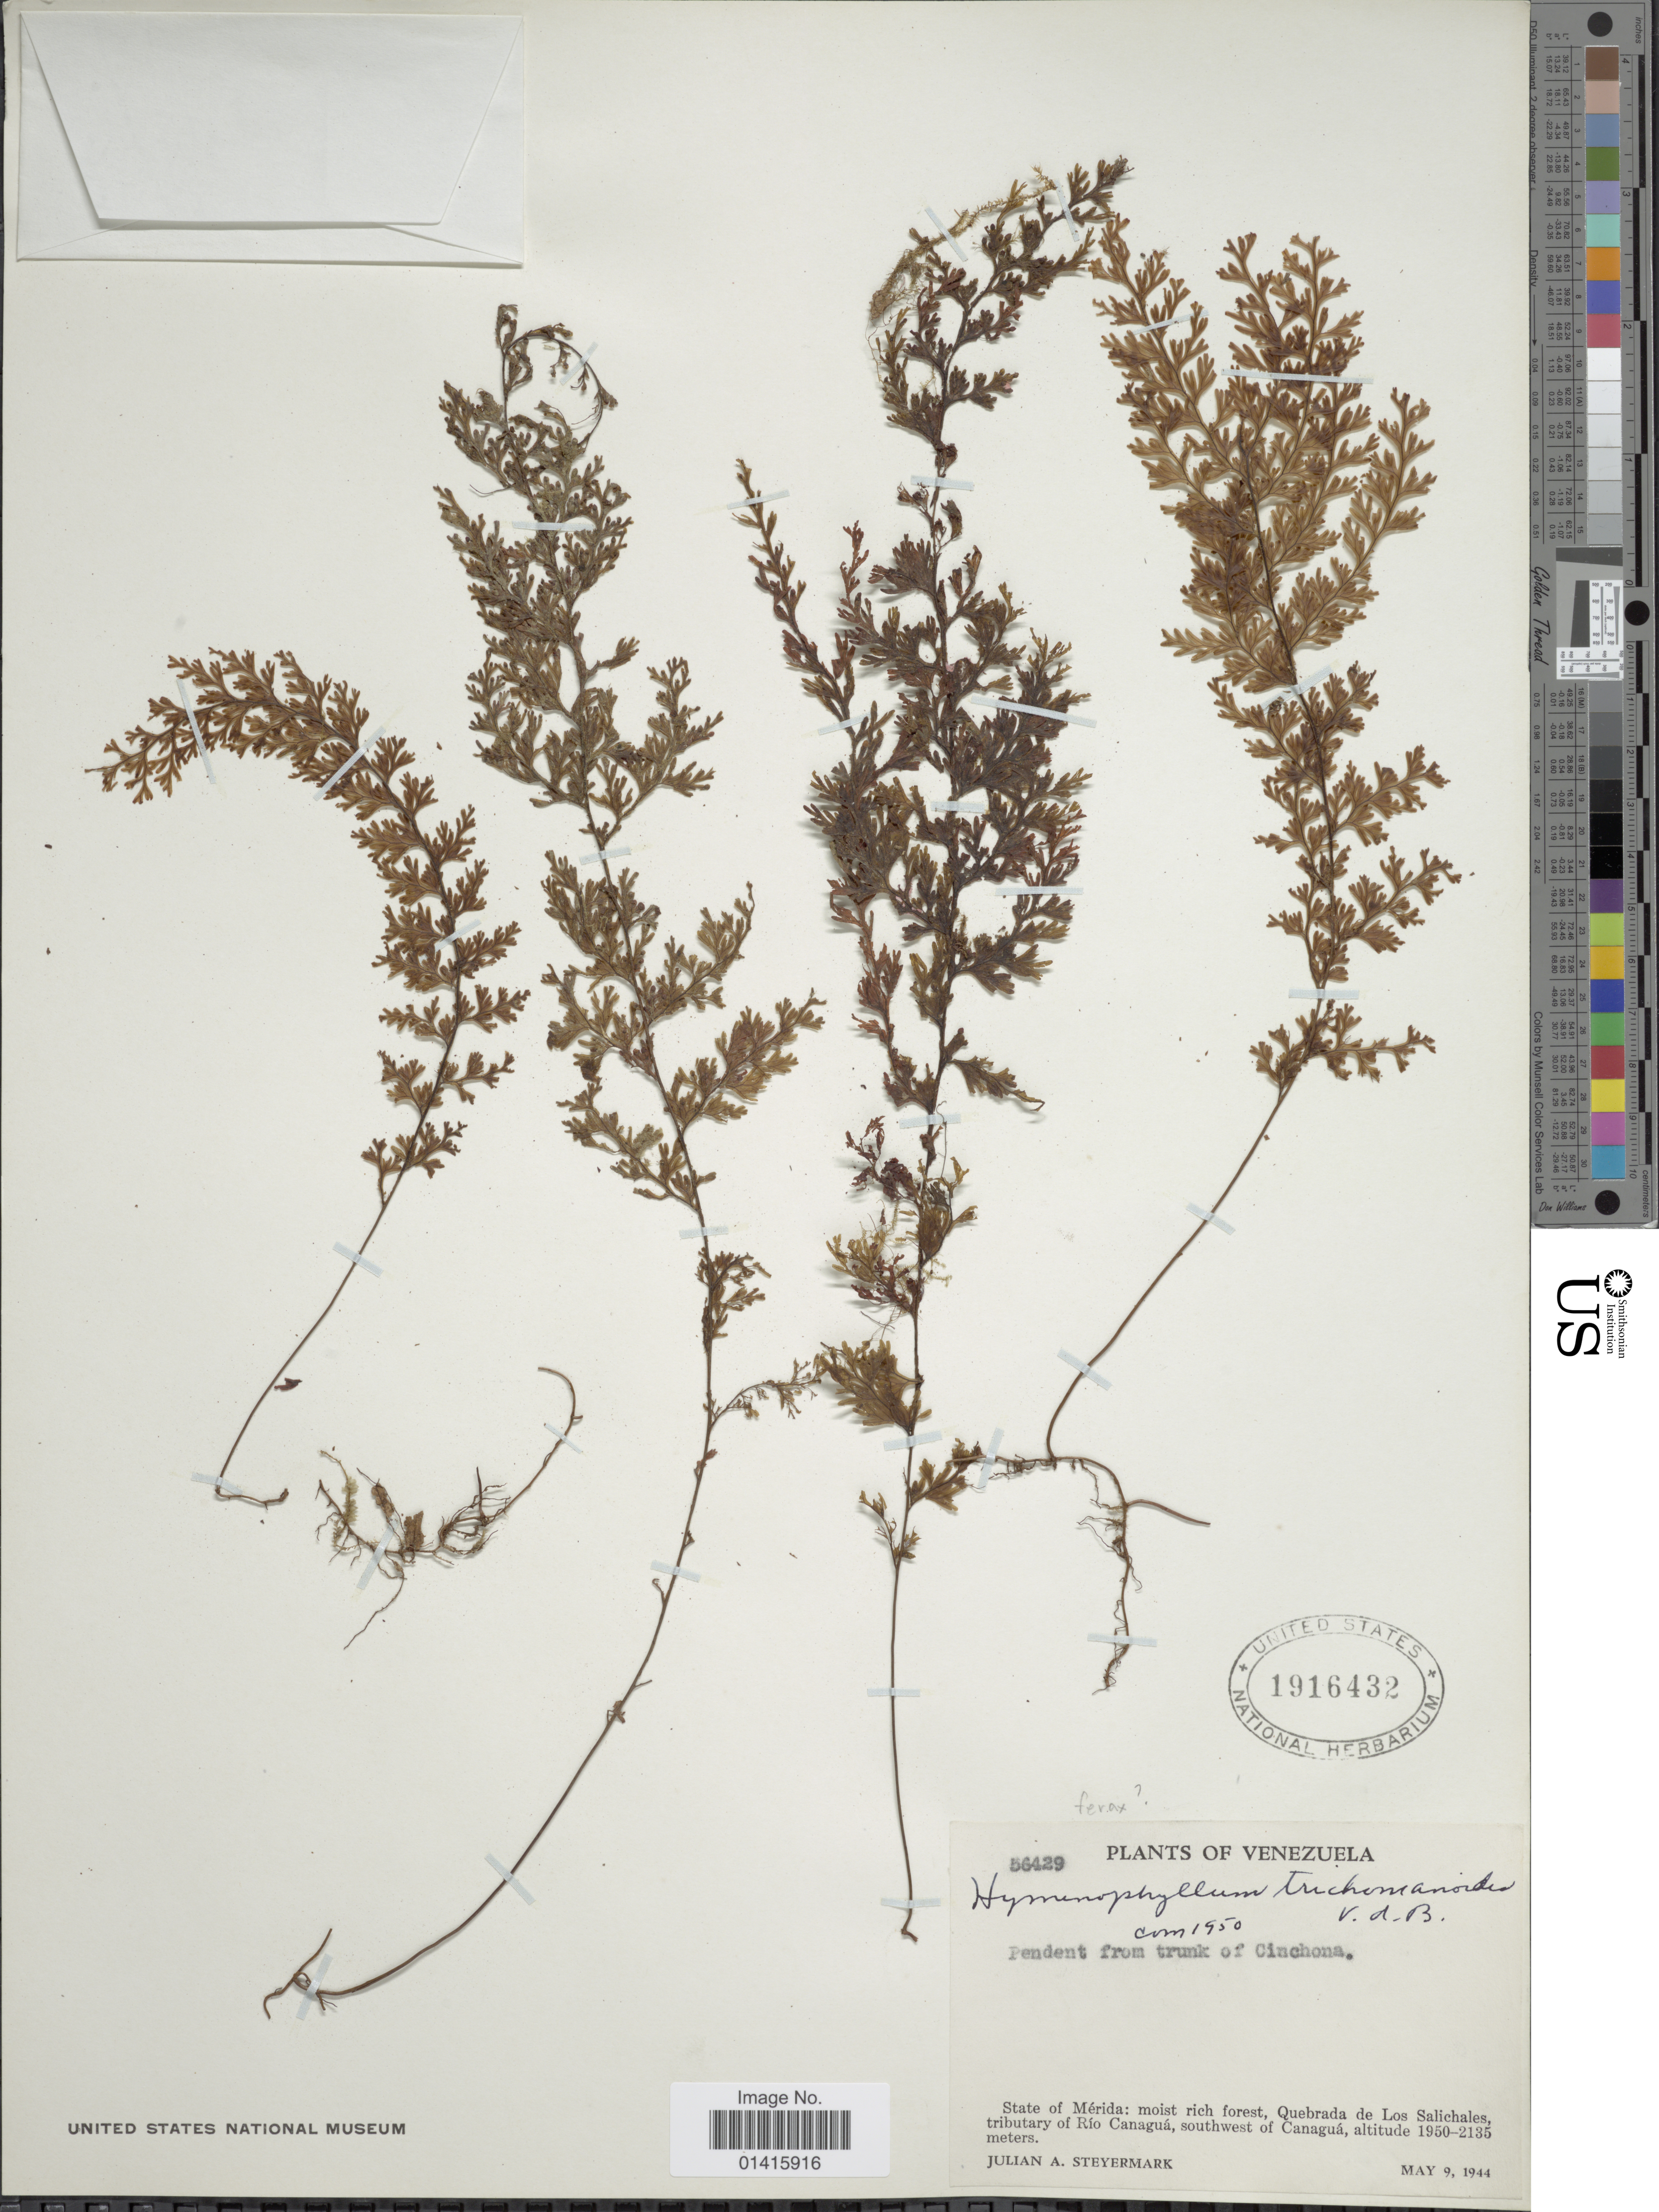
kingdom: Plantae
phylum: Tracheophyta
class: Polypodiopsida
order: Hymenophyllales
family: Hymenophyllaceae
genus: Hymenophyllum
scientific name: Hymenophyllum decurrens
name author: (Jacq.) Sw.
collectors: J. Steyermark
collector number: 56429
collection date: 1944-05-09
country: Venezuela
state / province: Mérida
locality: State of Mérida: moist rich forest, Quebrada de Los Salichales, tributary of Rio Canaguá, southwest of Canagúa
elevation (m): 1950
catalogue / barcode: US 1916432